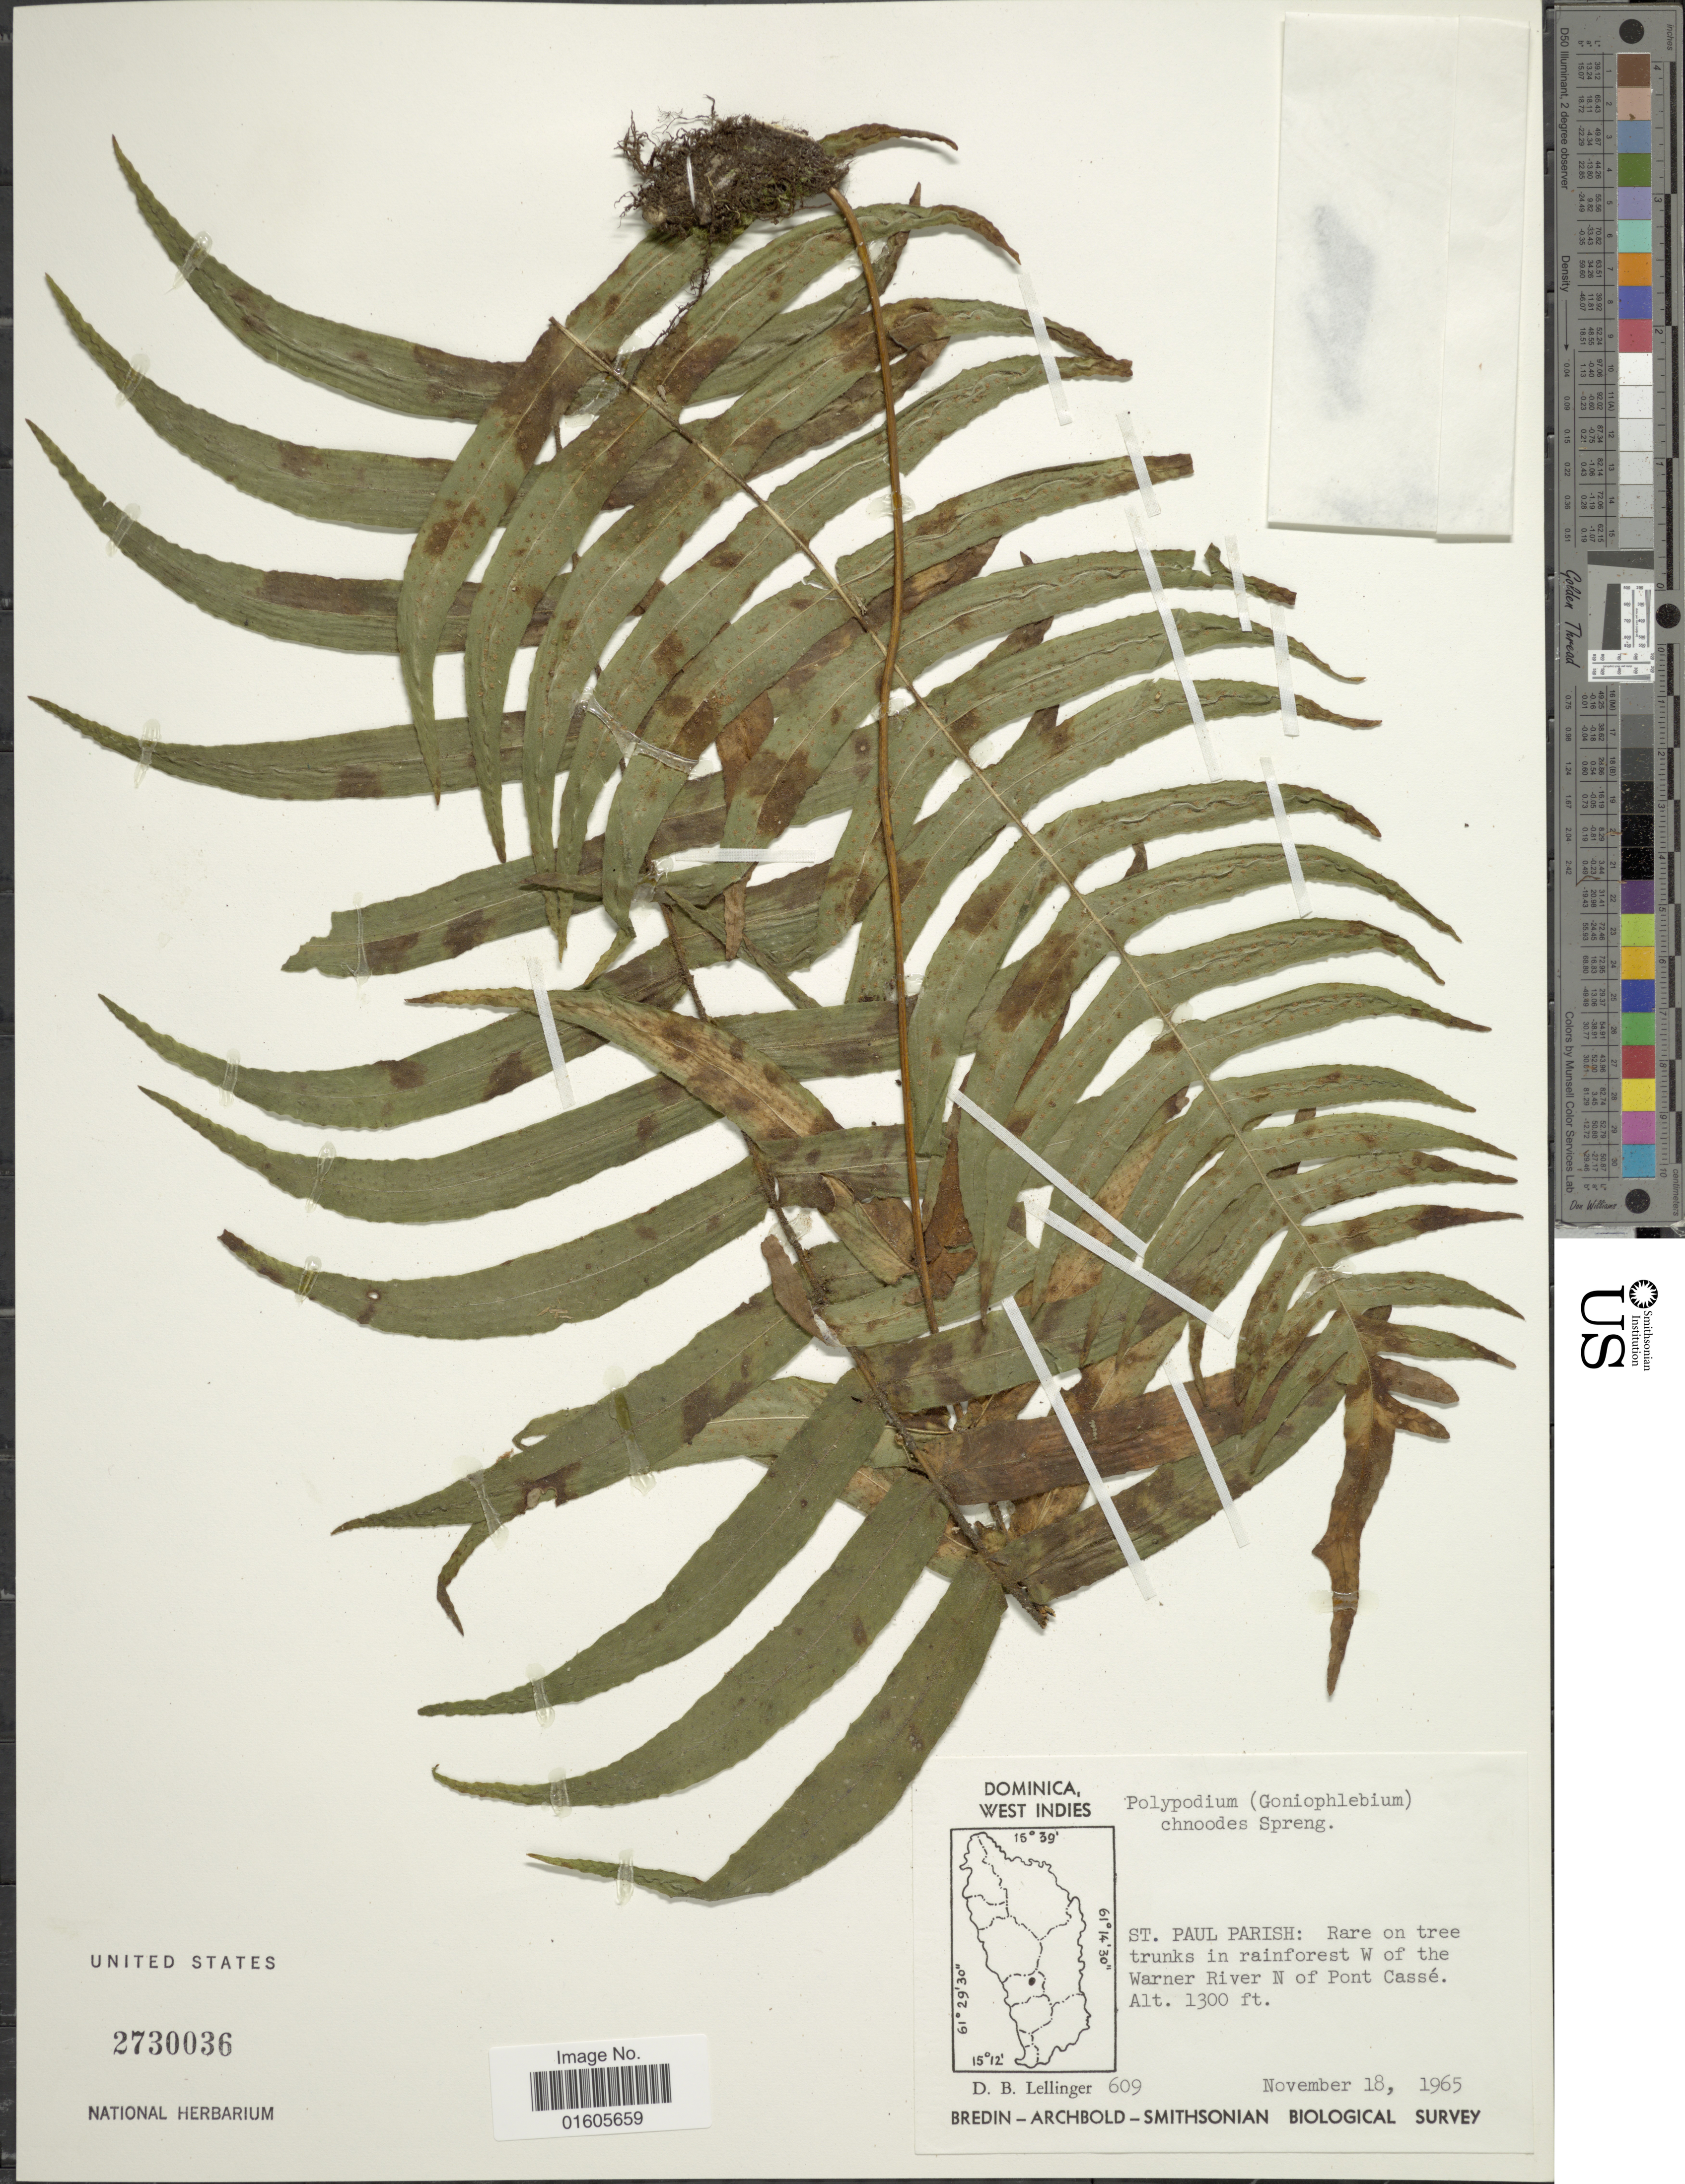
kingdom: Plantae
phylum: Tracheophyta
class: Polypodiopsida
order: Polypodiales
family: Polypodiaceae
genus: Serpocaulon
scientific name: Serpocaulon dissimile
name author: (L.) A.R. Sm.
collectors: D. B. Lellinger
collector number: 609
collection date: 1965-11-18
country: Dominica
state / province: St. Paul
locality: St Paul Parish: rare on tree trunks on rainforest W of the Warner River N of Pont Cassé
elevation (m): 396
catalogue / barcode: US 2730036